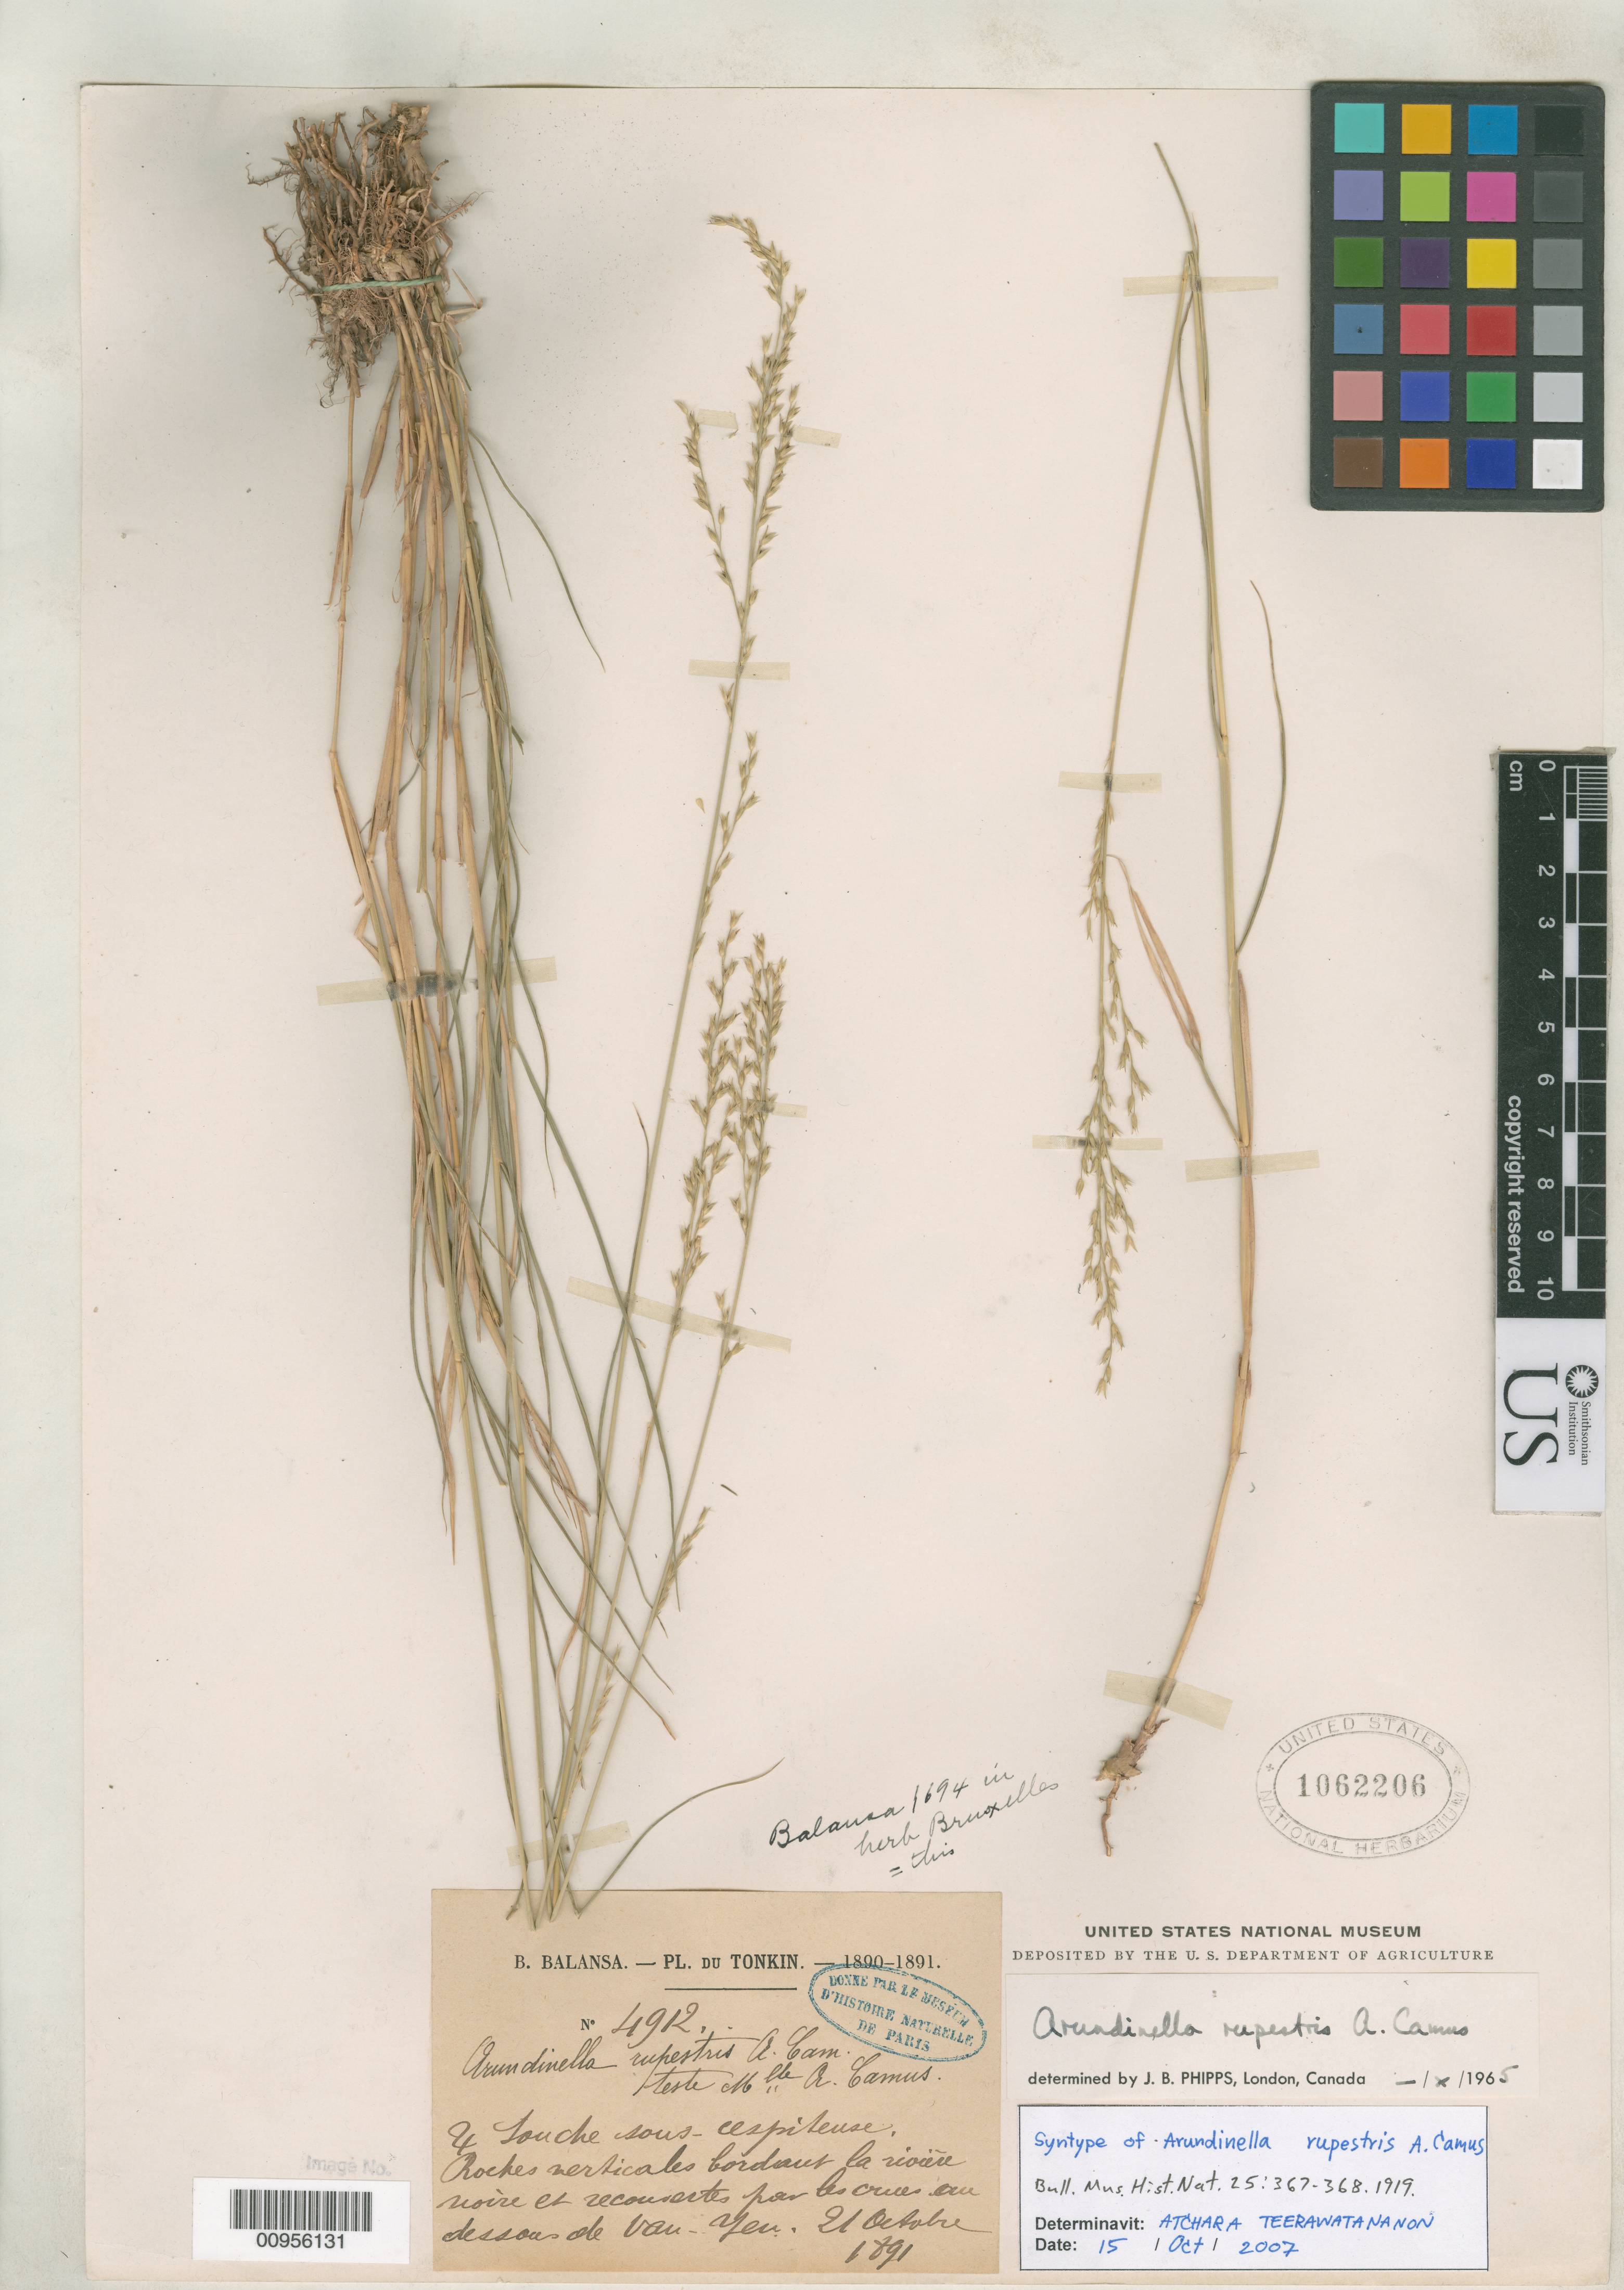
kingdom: Plantae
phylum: Tracheophyta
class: Liliopsida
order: Poales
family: Poaceae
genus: Arundinella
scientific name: Arundinella rupestris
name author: A. Camus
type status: Syntype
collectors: B. Balansa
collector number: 4912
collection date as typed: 21 Oct 1891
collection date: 1891-10-21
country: Vietnam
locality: Tonkin, roches verticales bordant la rivière Noire et recourvertes par les cruces au dessous de Van Yen.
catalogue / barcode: US 1062206